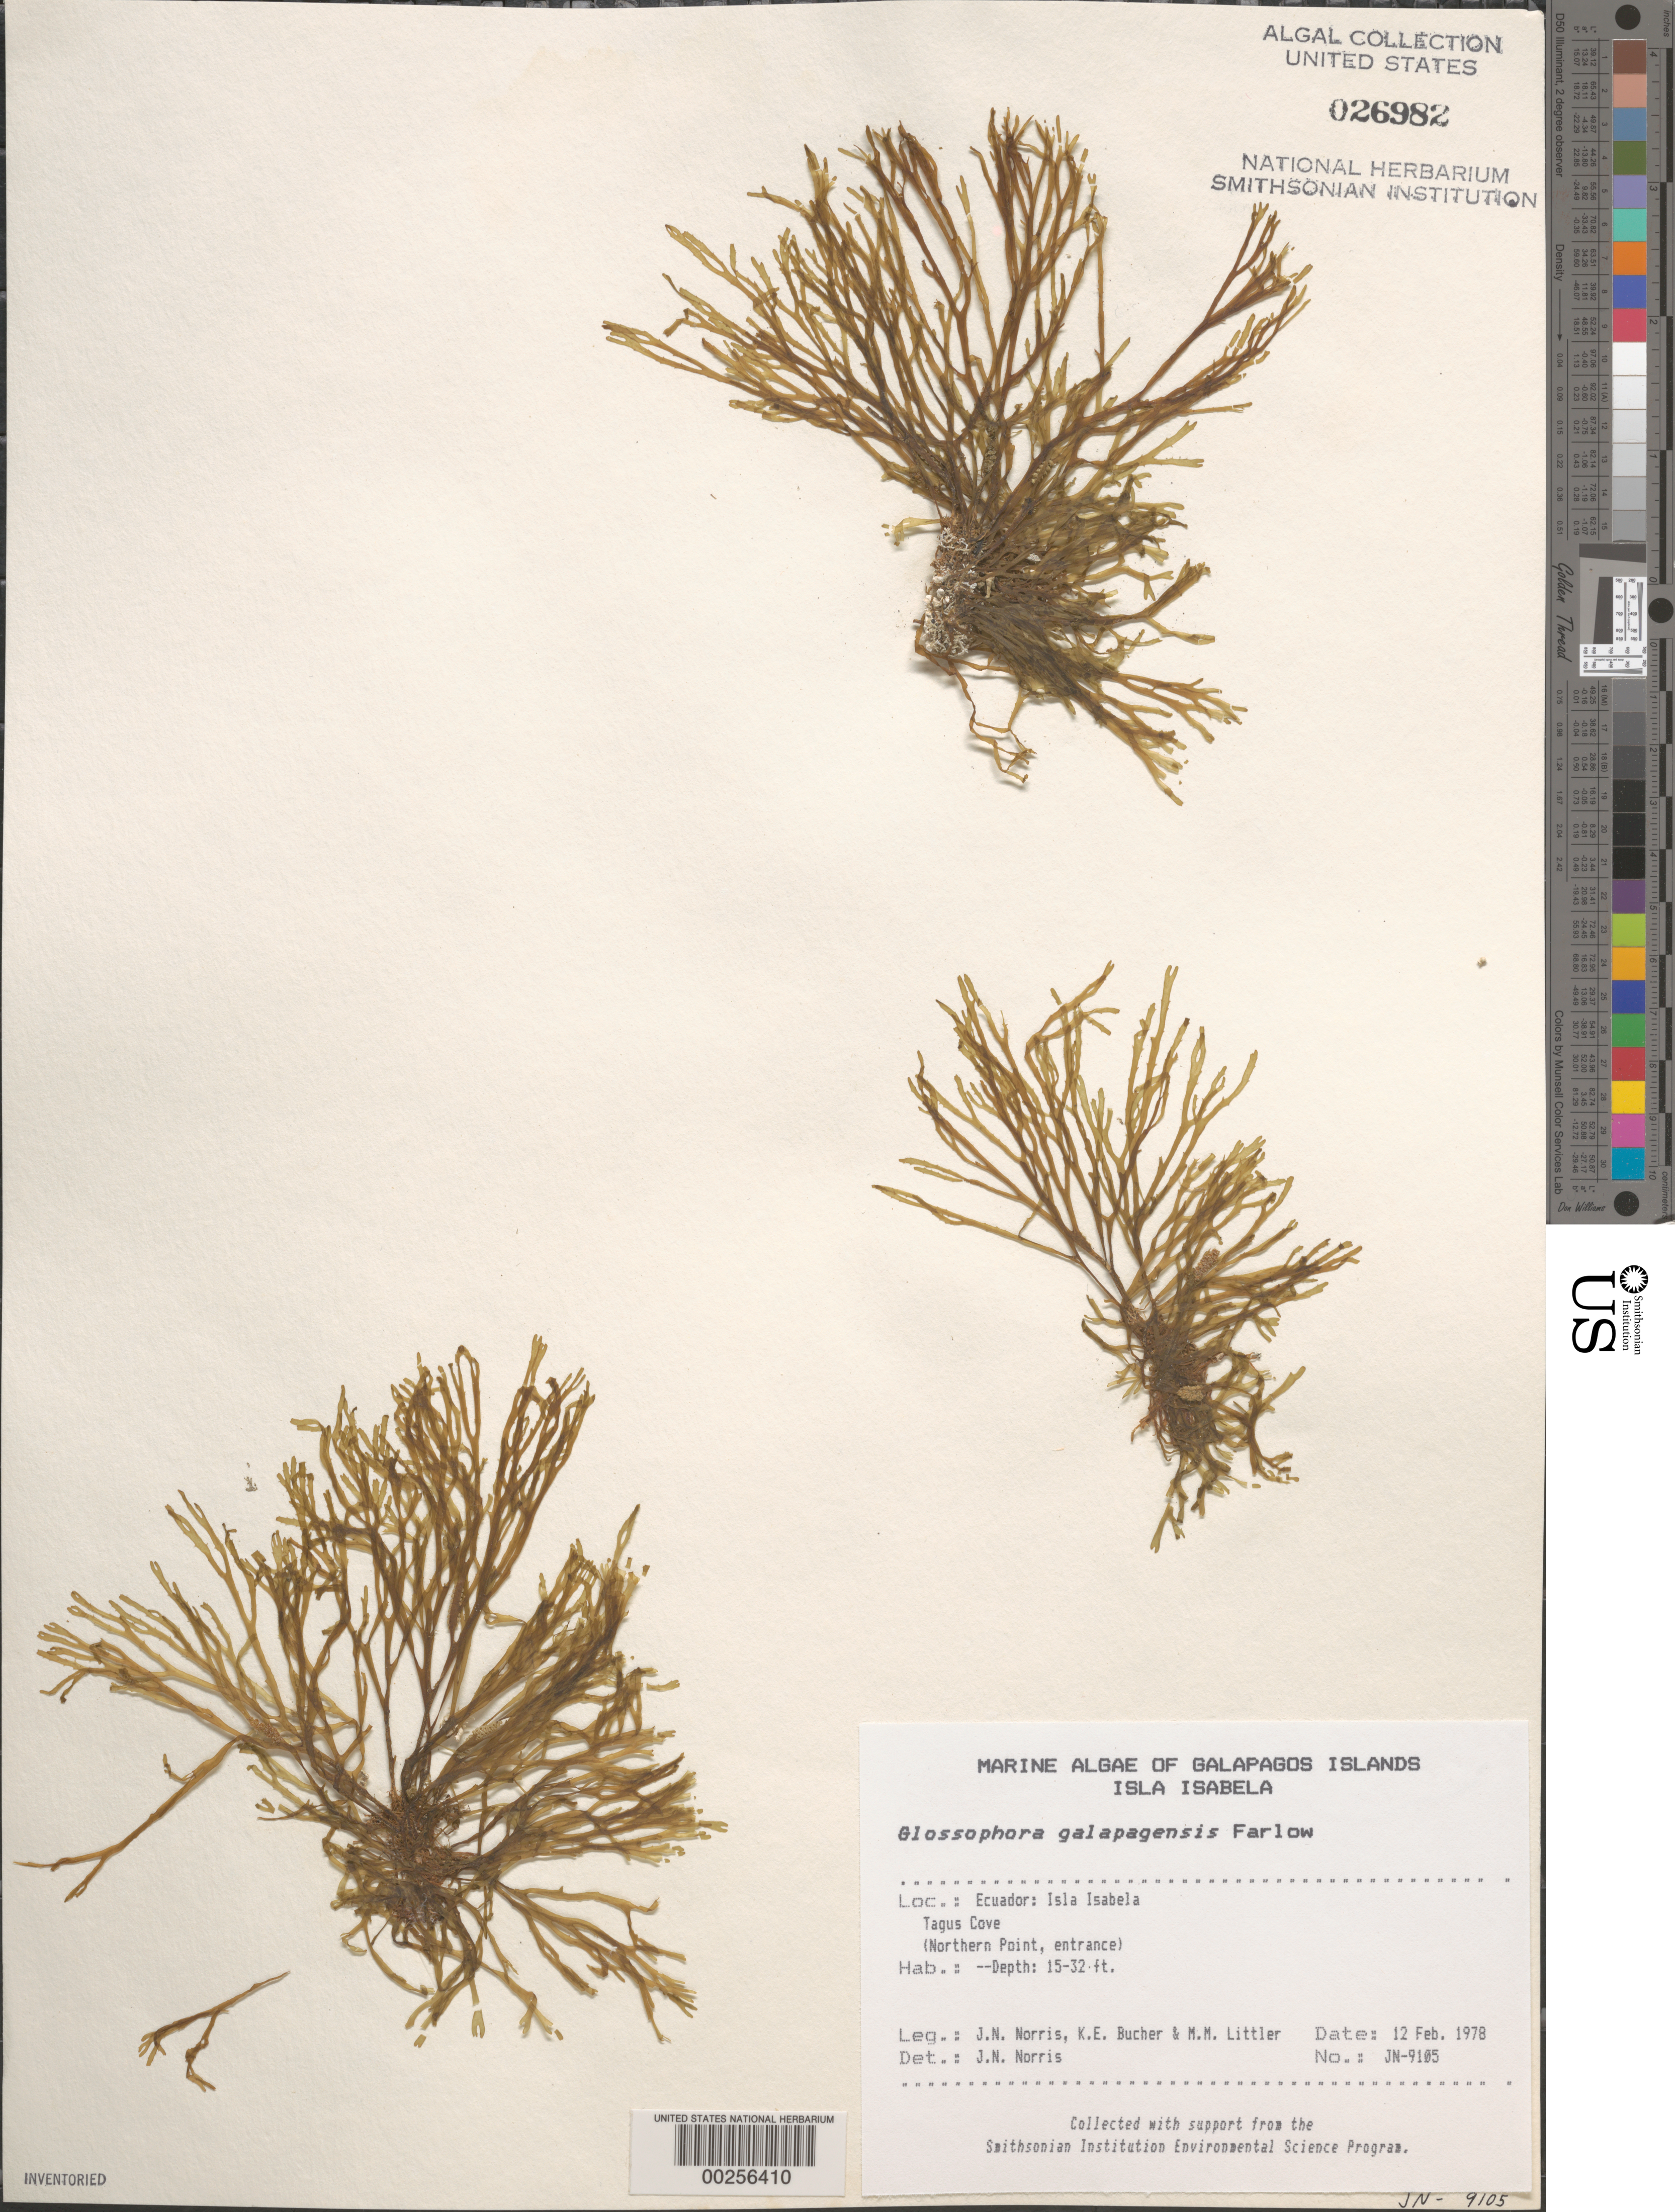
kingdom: Chromista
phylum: Ochrophyta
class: Phaeophyceae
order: Dictyotales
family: Dictyotaceae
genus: Dictyota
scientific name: Dictyota galapagensis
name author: (Farl.) De Clerck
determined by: Algae name updating Project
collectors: J. N. Norris, K. E. Bucher & M. M. Littler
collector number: JN-9105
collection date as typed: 12 Feb 1978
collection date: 1978-02-12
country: Ecuador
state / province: Colón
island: Isabela [Albemarle]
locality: Tagus Cove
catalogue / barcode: US 26982